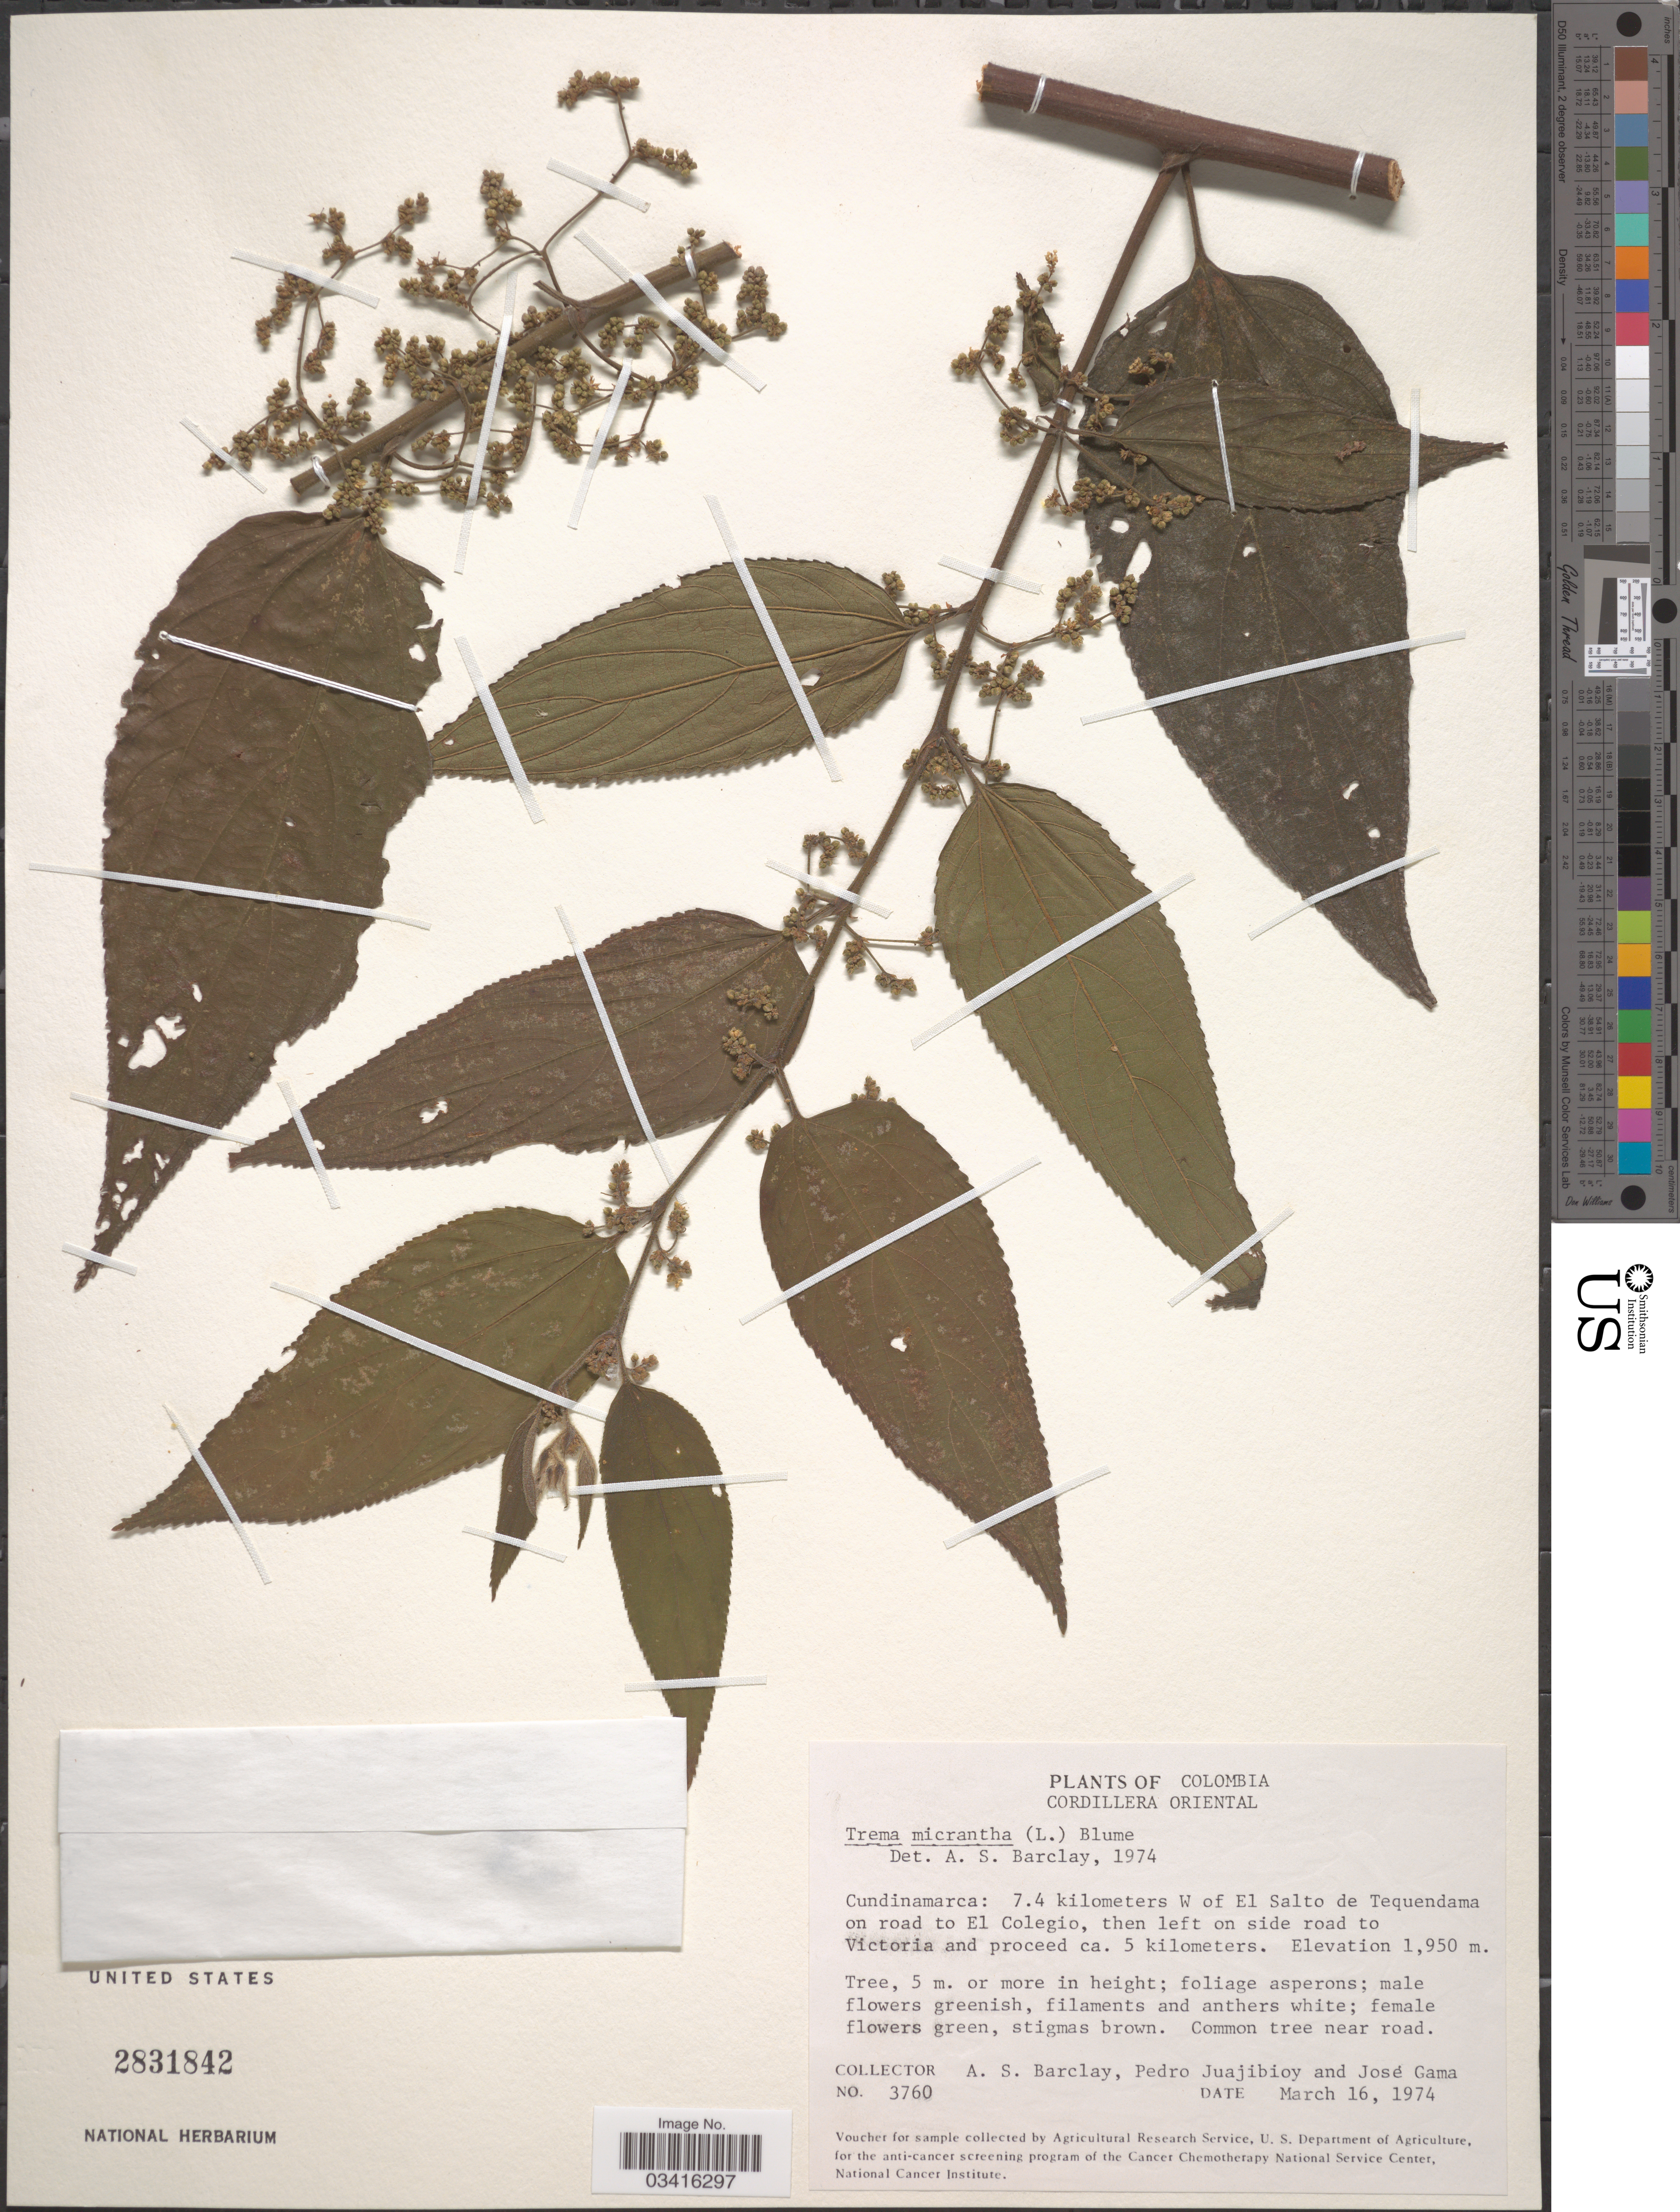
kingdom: Plantae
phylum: Tracheophyta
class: Magnoliopsida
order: Rosales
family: Cannabaceae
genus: Trema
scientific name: Trema micranthum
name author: (L.) Blume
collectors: A. S. Barclay, P. Juajibioy & J. Gama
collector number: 3760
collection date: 1974-03-16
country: Colombia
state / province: Cundinamarca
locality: Cordillera Oriental. Cundinamarca: 7.4 kilometers W of El Salto de Tequendama on road to El Colegio, then left on side road to Victoria and proceed ca. 5 kilometers.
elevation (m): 1950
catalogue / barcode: US 2831842